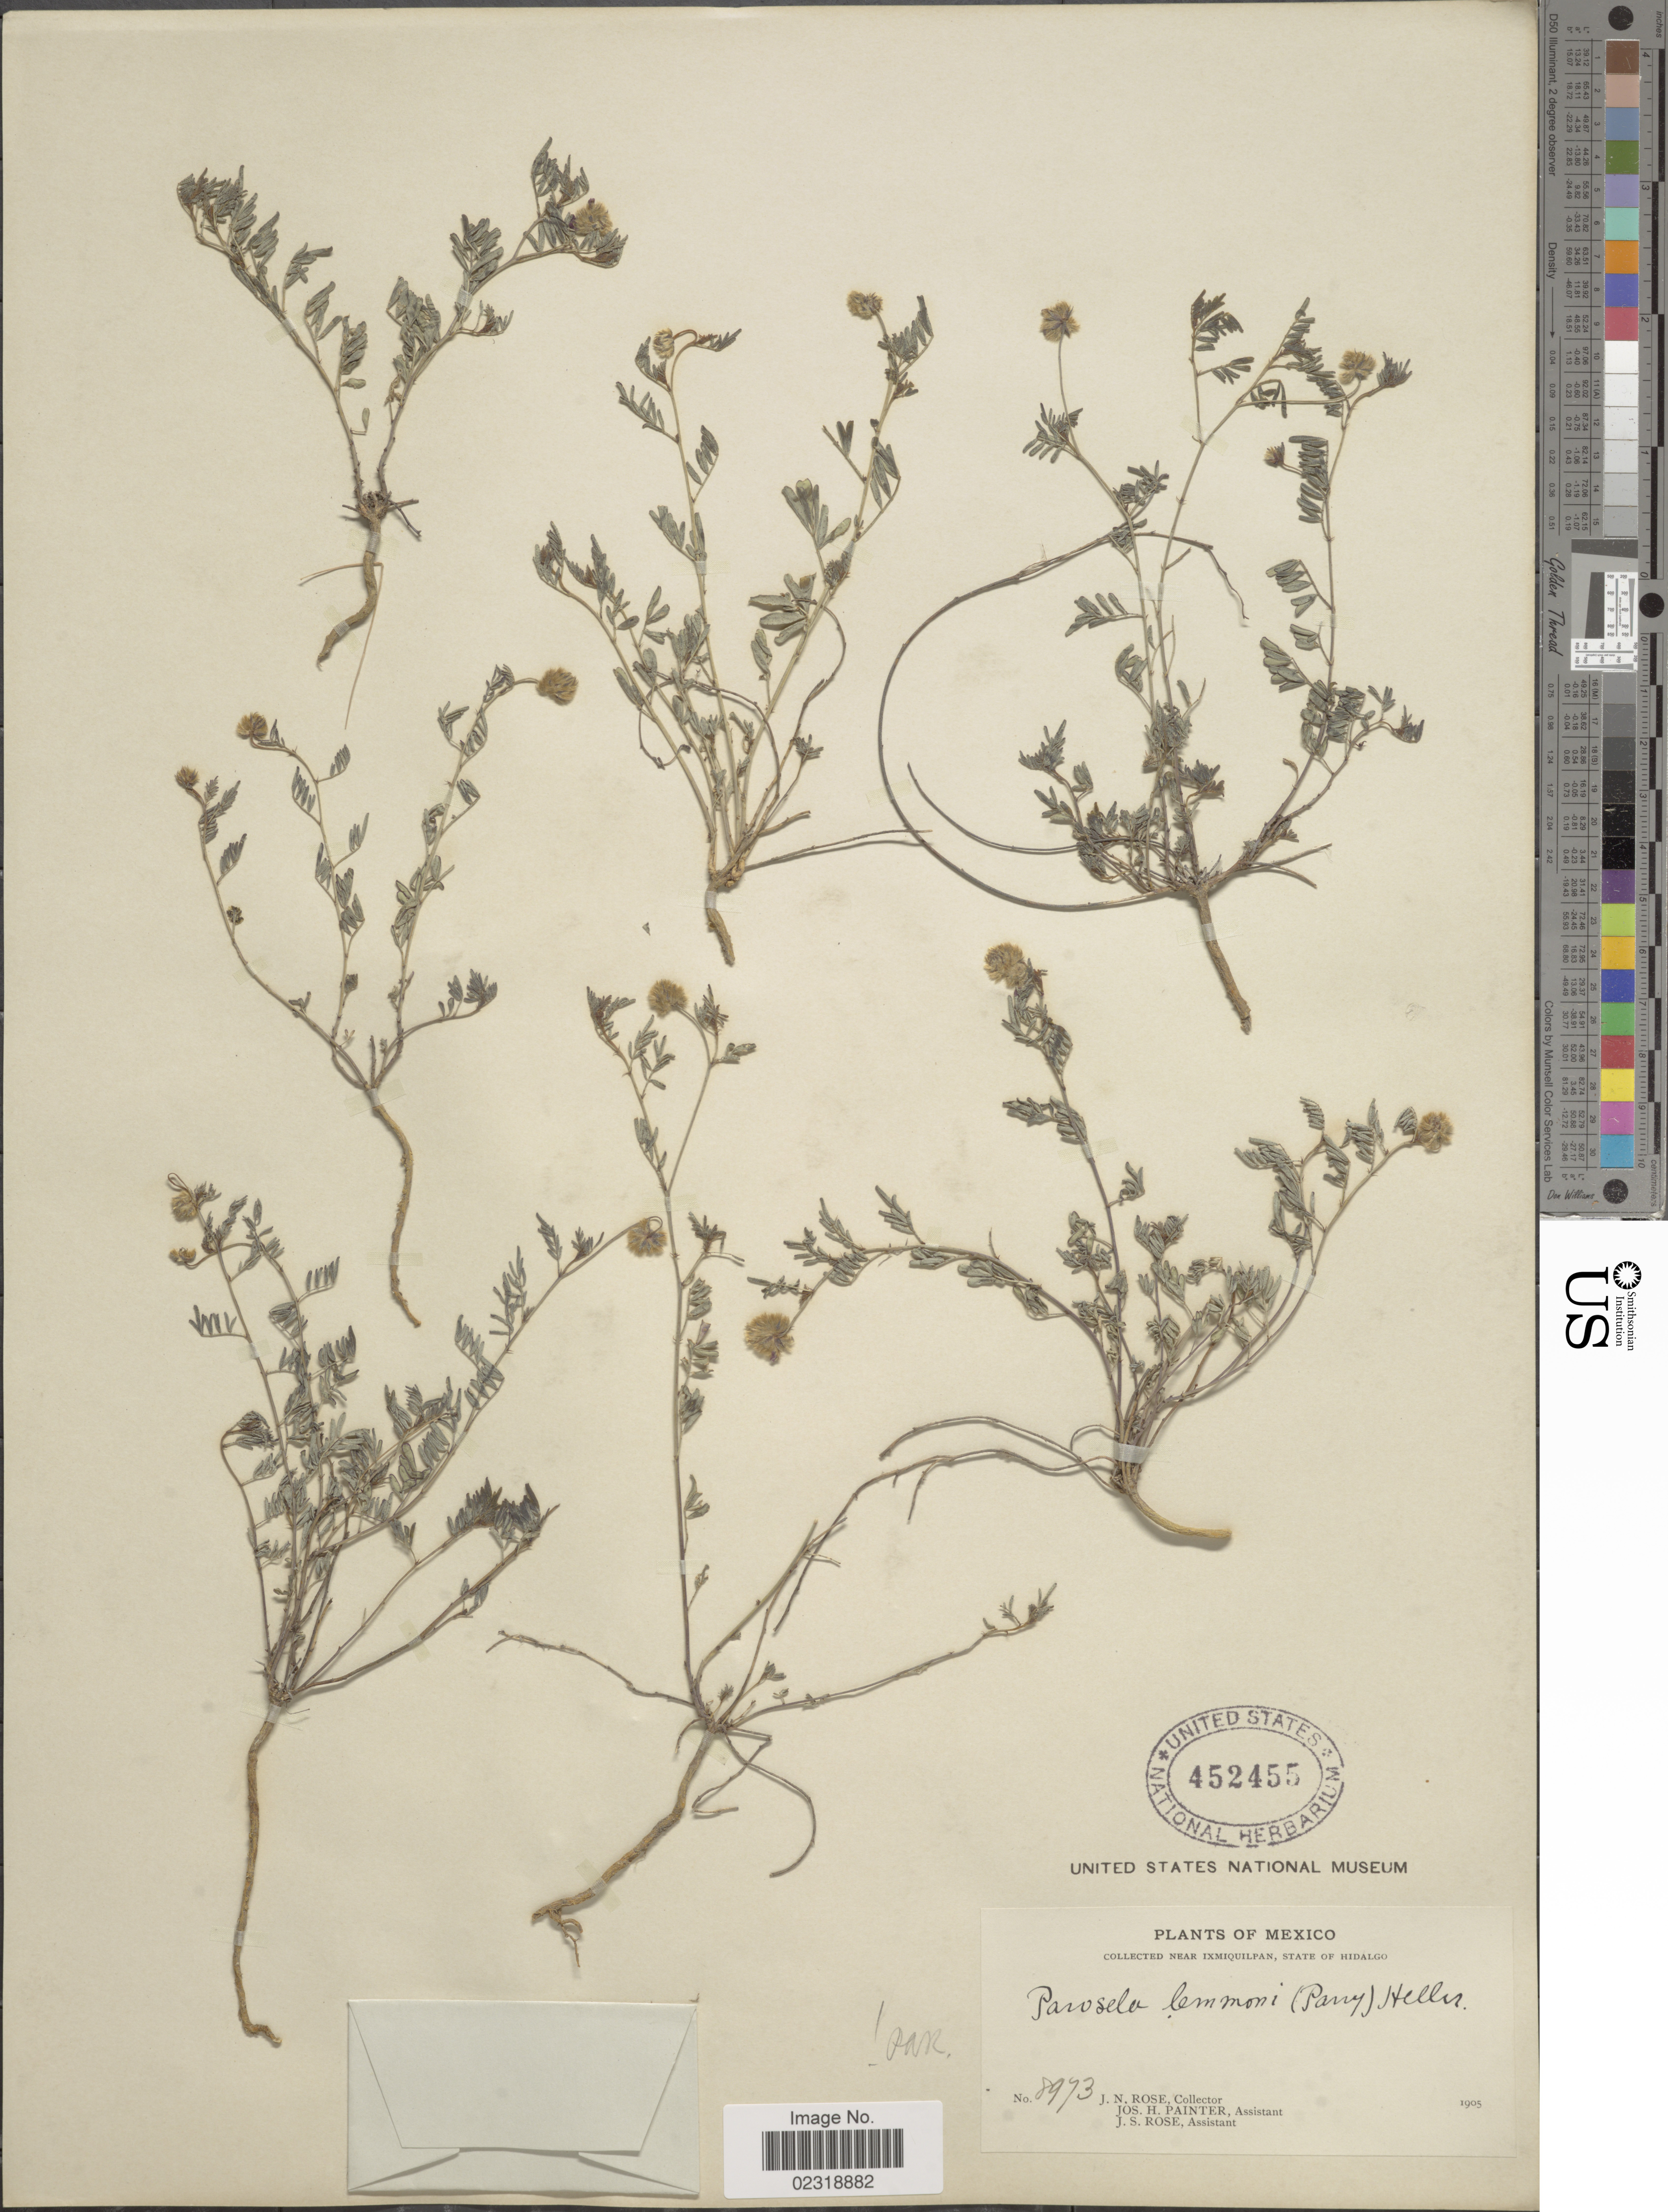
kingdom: Plantae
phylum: Tracheophyta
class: Magnoliopsida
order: Fabales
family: Fabaceae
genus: Dalea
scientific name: Dalea brachystachys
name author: A. Gray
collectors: J. N. Rose, J. H. Painter & J. S. Rose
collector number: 8973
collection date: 1905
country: Mexico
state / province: Hidalgo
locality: Near Ixmiquilpan.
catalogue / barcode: US 452455